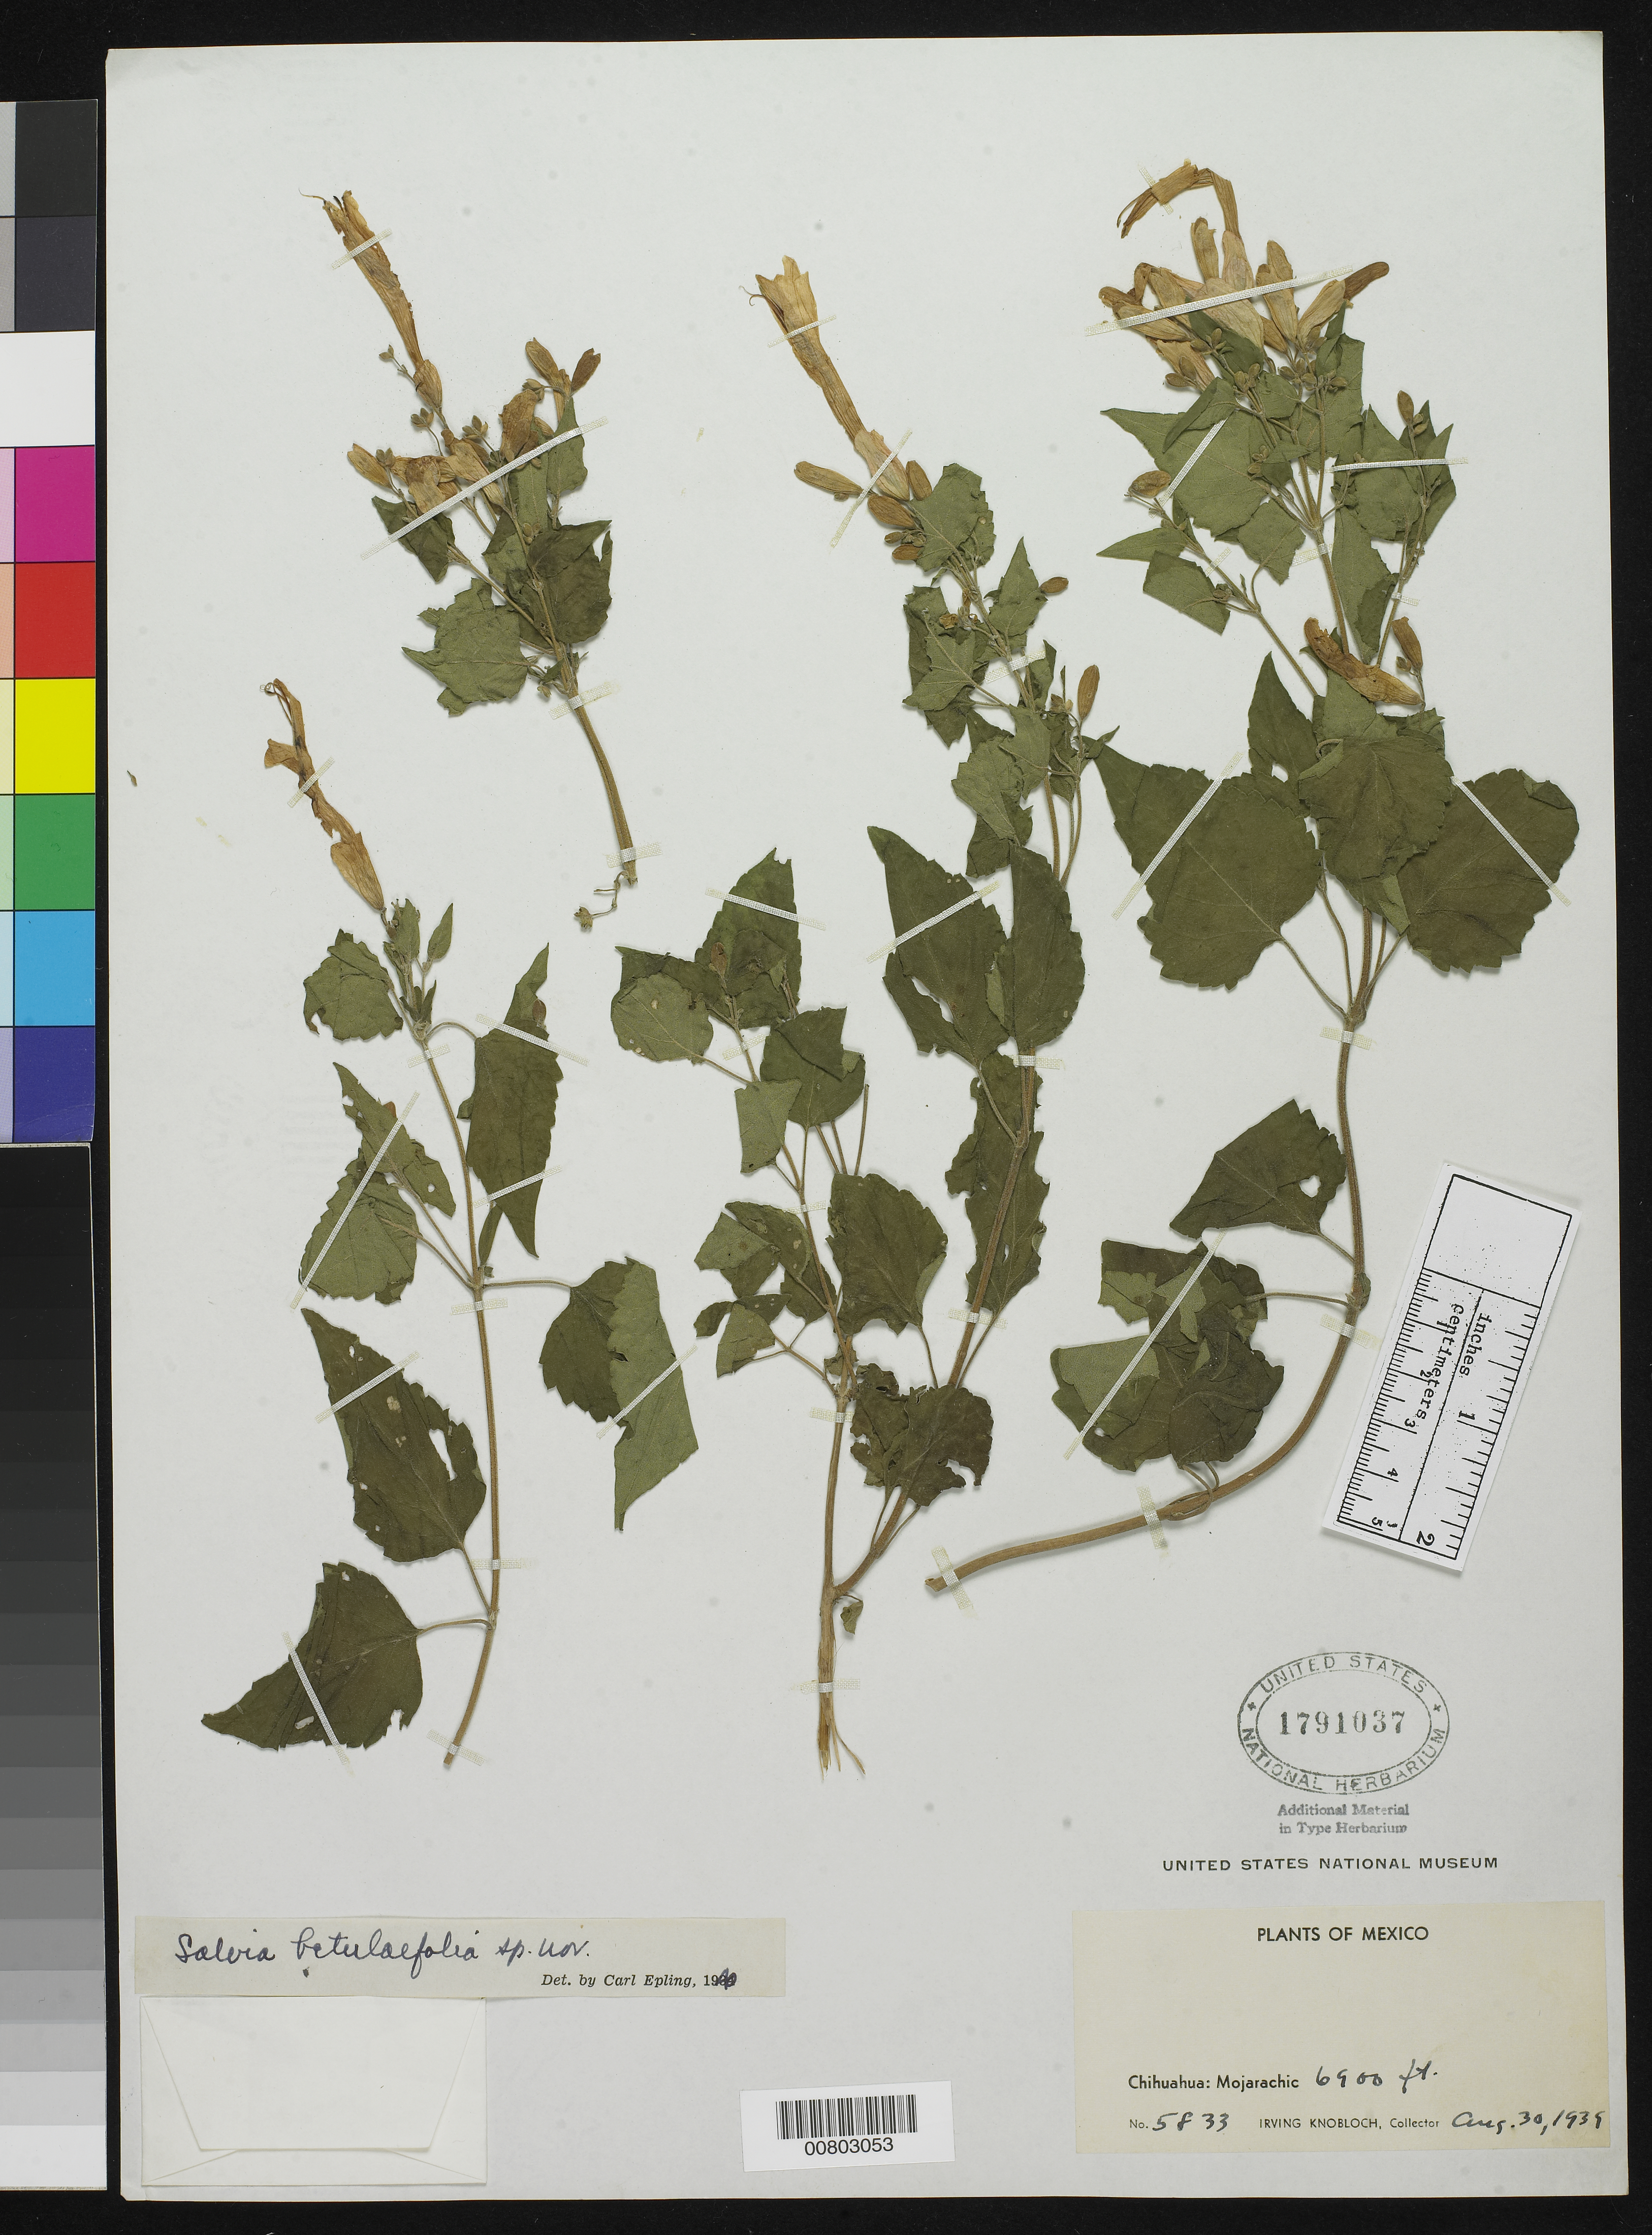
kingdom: Plantae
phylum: Tracheophyta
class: Magnoliopsida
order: Lamiales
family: Lamiaceae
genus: Salvia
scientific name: Salvia betulifolia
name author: Epling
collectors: I. W. Knobloch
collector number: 5833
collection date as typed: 30 Aug 1939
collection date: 1939-08-30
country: Mexico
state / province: Chihuahua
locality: Mojarachic, Chihuahua.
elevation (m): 2103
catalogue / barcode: US 1791037